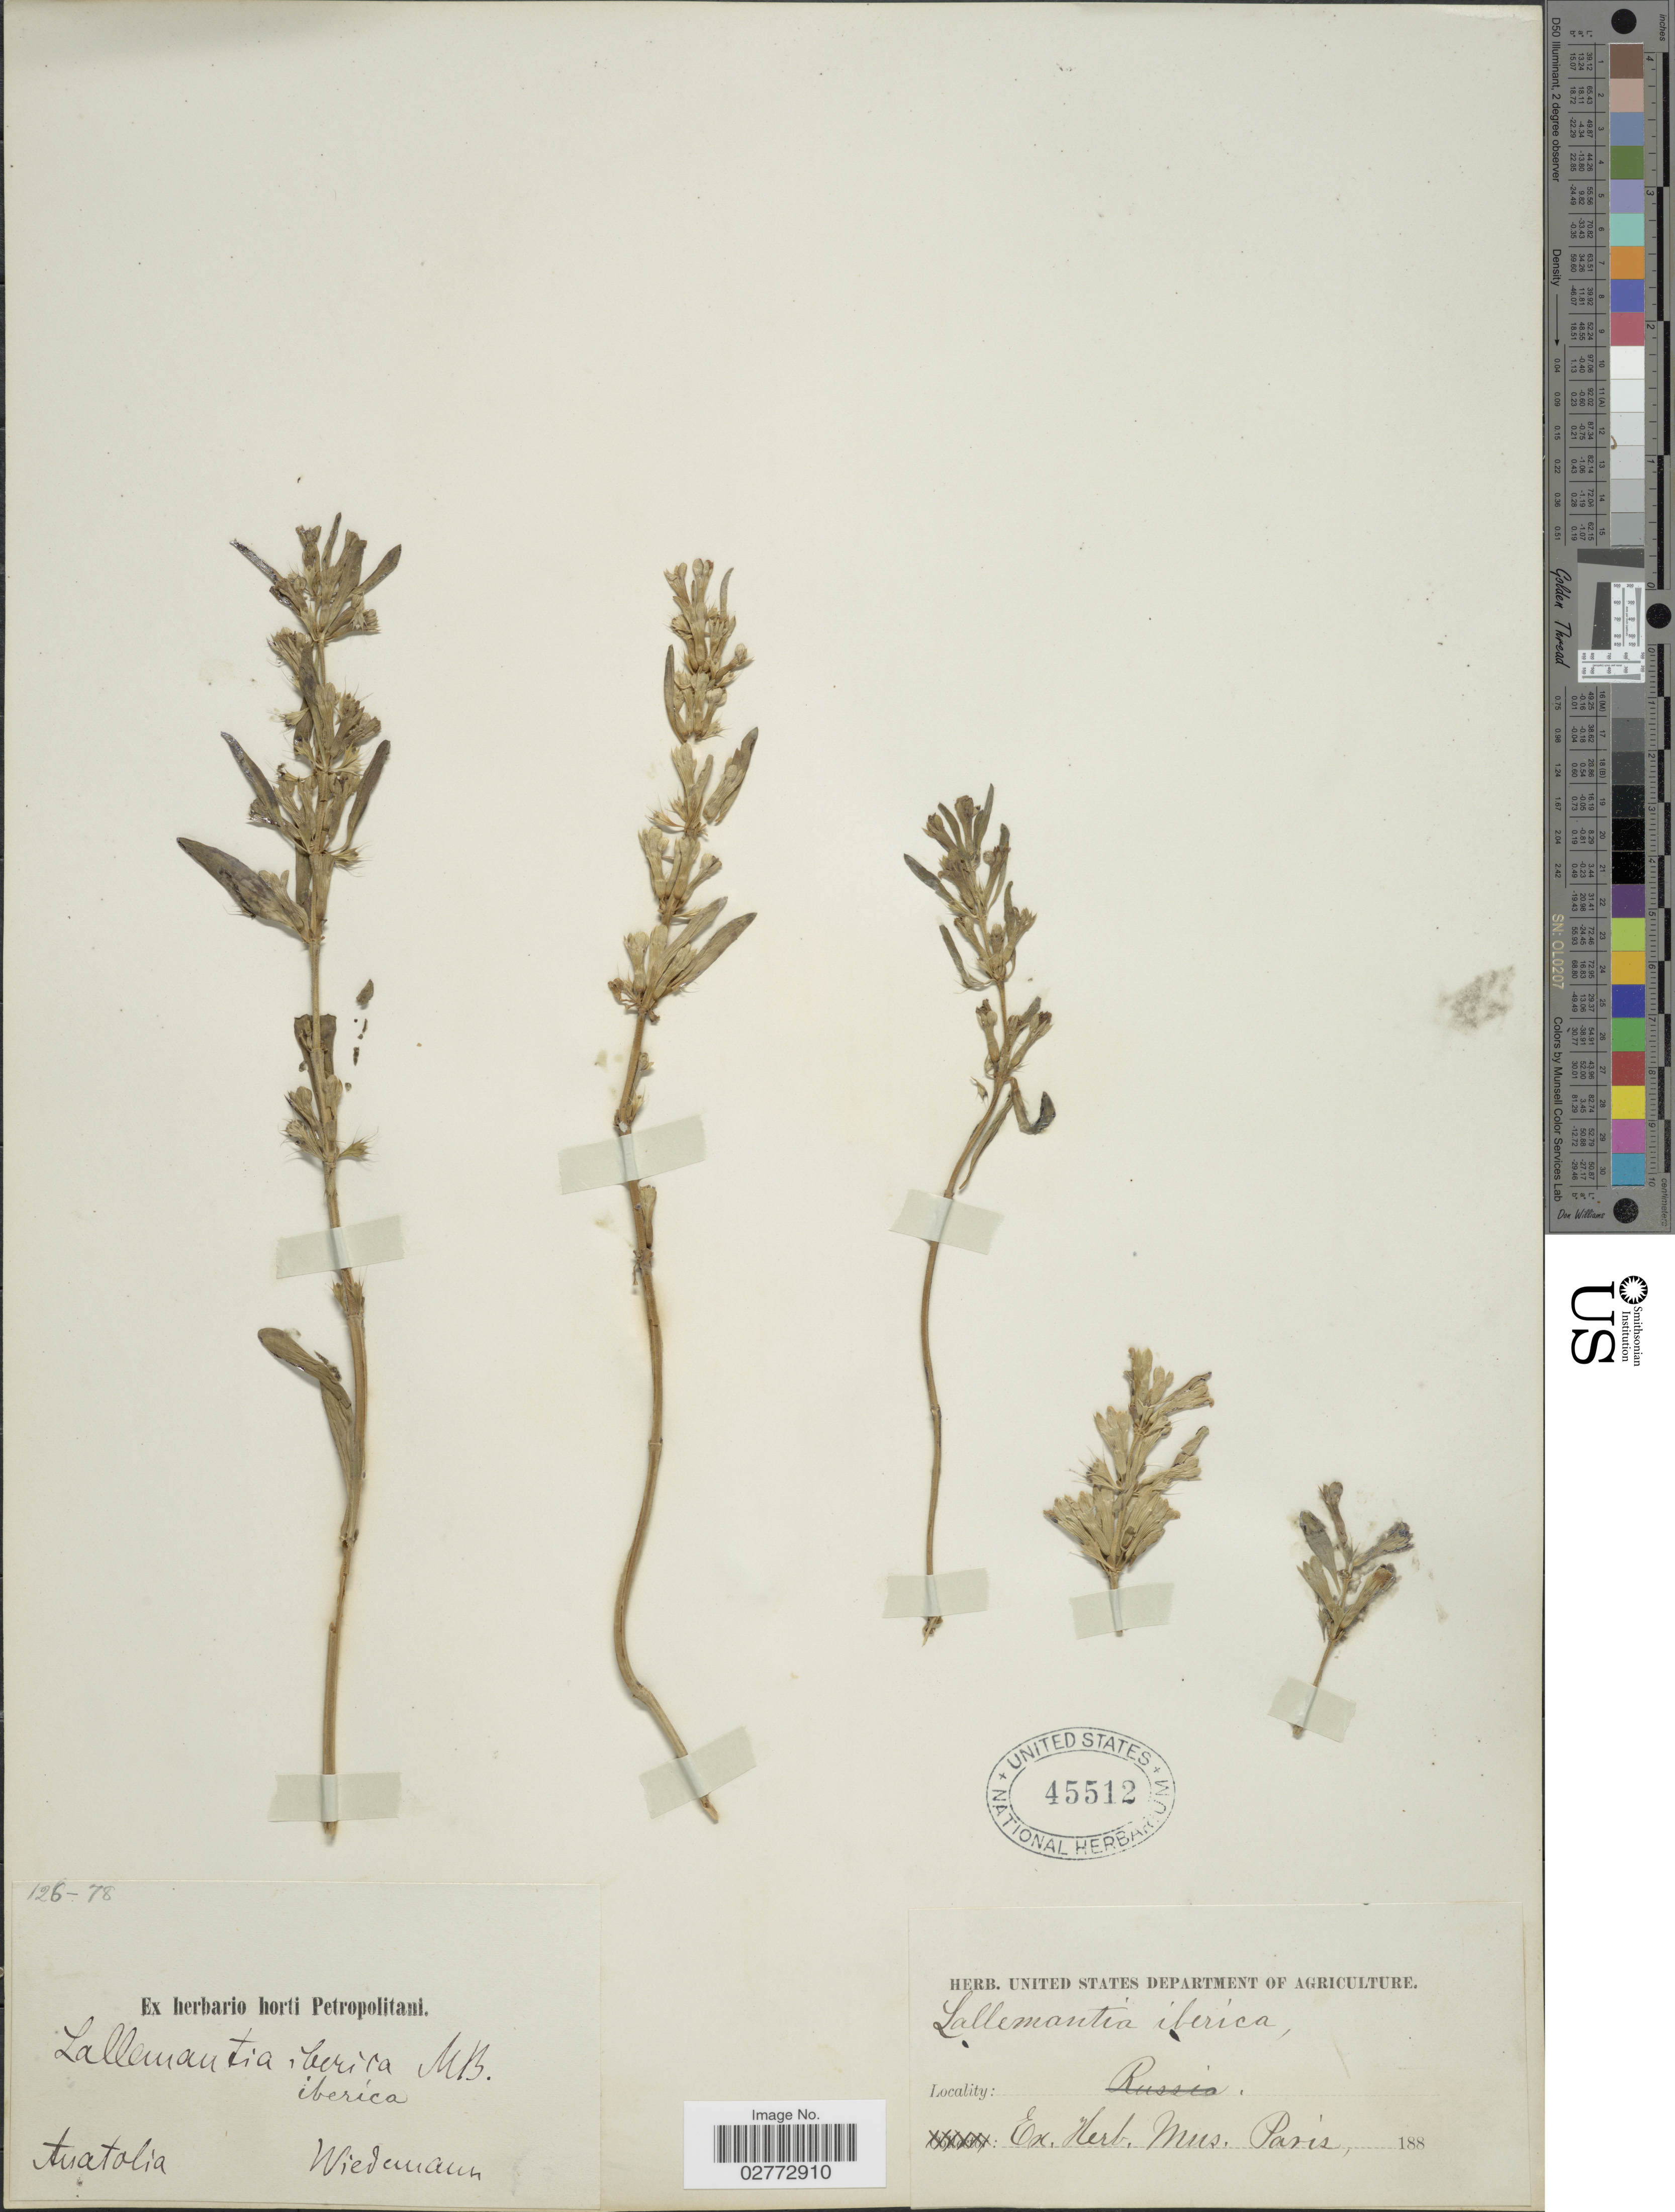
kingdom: Plantae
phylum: Tracheophyta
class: Magnoliopsida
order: Lamiales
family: Lamiaceae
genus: Lallemantia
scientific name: Lallemantia iberica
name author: (M. Bieb.) Fisch. & C.A. Mey.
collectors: Wiedemann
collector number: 126-78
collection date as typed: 188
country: Turkey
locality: Anatolia.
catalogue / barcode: US 45512